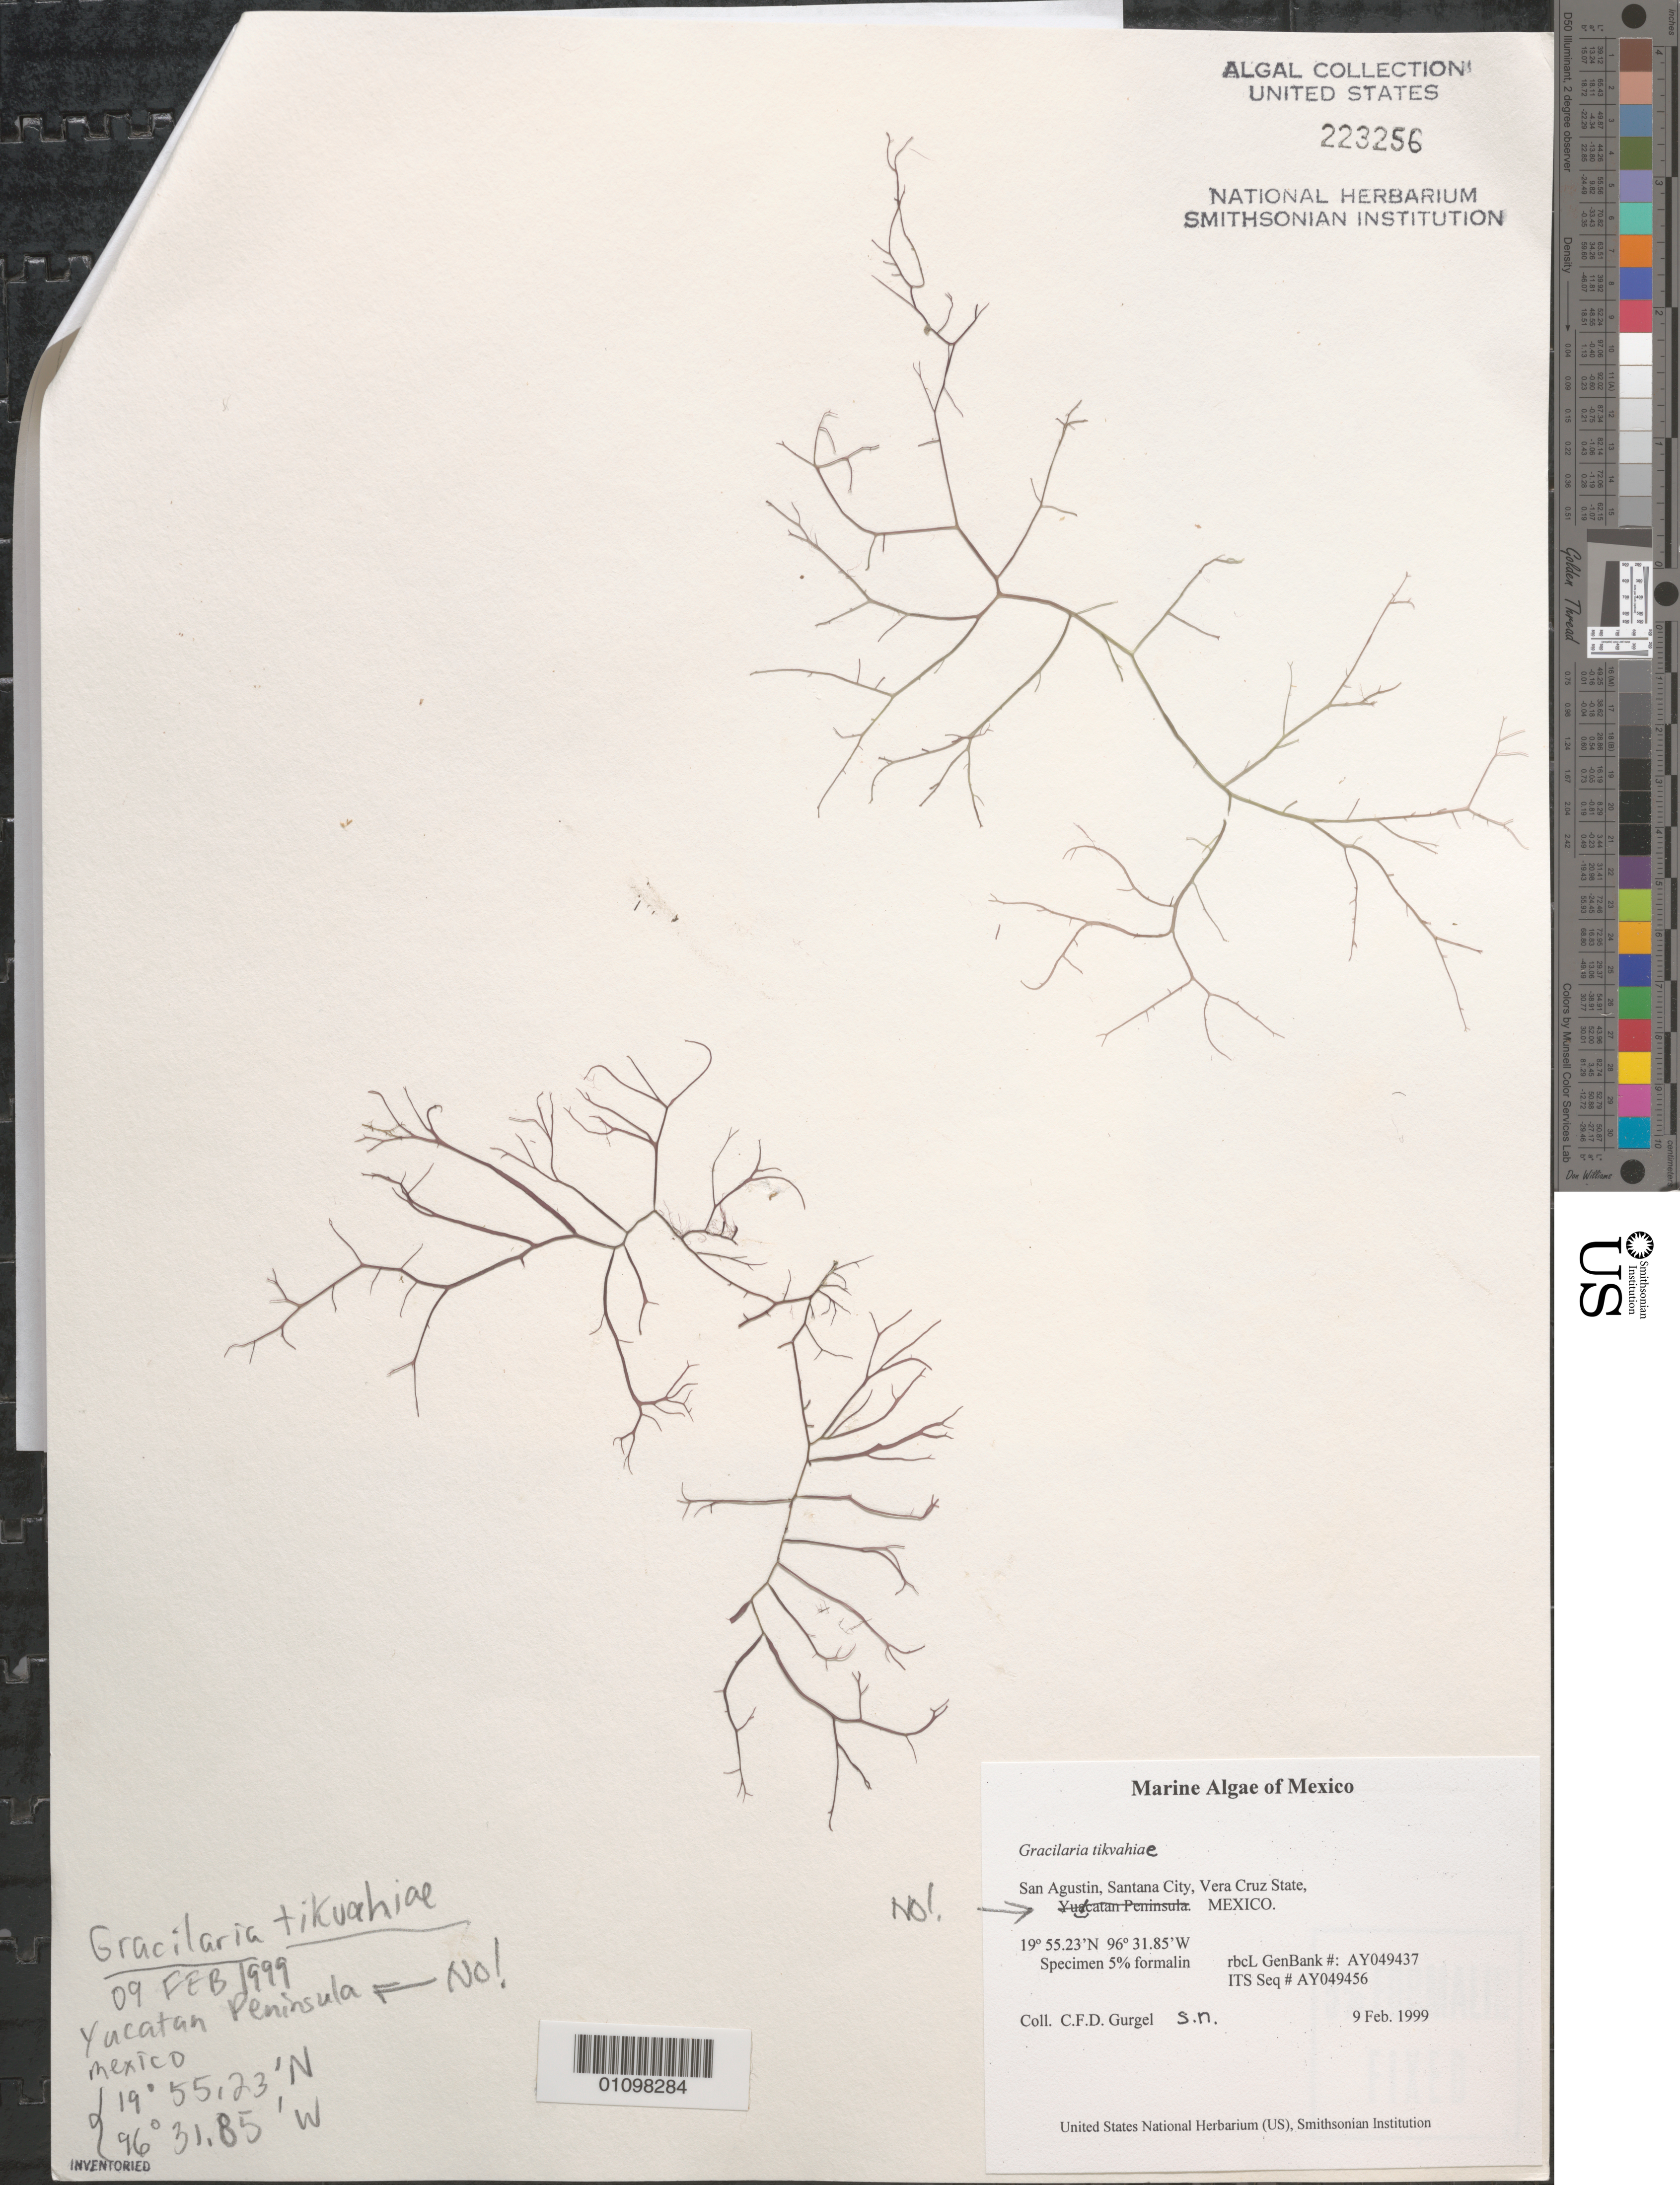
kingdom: Plantae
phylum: Rhodophyta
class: Florideophyceae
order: Gracilariales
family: Gracilariaceae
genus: Gracilaria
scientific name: Gracilaria tikvahiae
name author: McLachlan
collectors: C. Gurgel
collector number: rbcL GenBank AY049437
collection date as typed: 09 Feb 1999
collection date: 1999-02-09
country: Mexico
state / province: Veracruz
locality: San Agustin, Santana City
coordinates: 19 55.23'N, 96 31.85'W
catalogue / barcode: US 223256